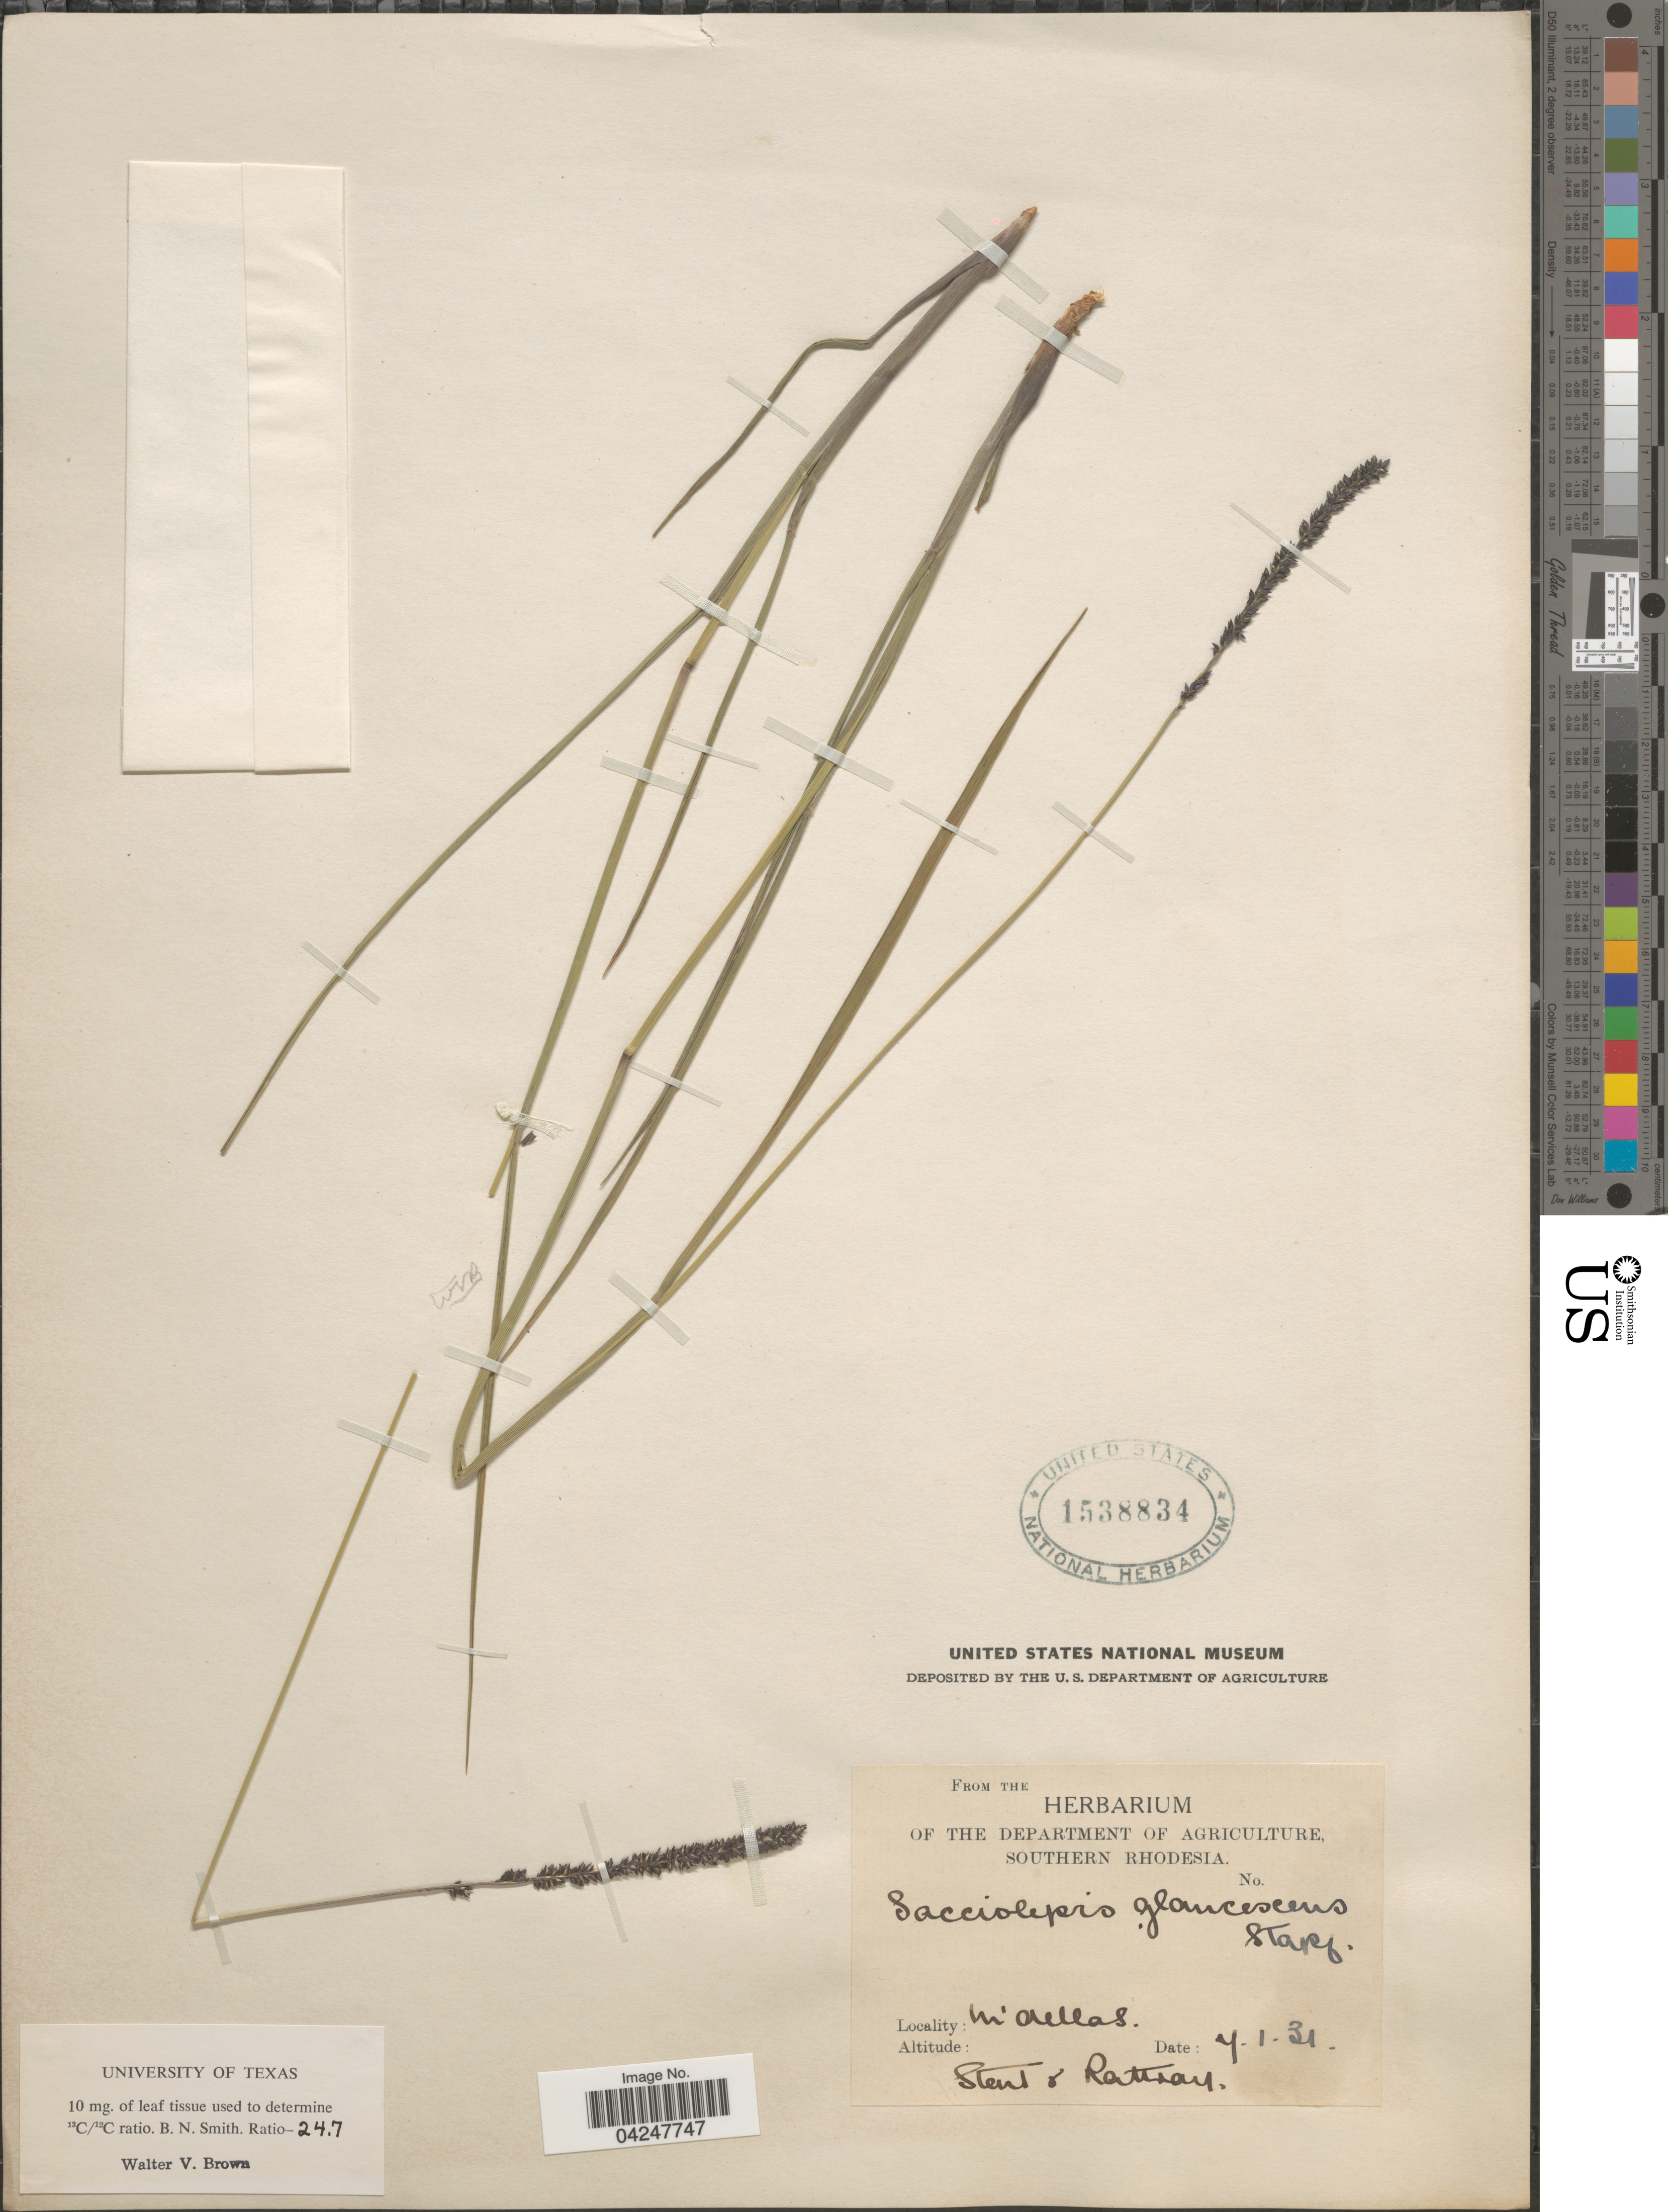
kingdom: Plantae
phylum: Tracheophyta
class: Liliopsida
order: Poales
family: Poaceae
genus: Sacciolepis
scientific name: Sacciolepis typhura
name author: (Stapf) Stapf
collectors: Stent & Rattray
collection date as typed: Transcribed d/m/y: 4/1/31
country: Zimbabwe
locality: Midellas [interpreted].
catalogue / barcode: US 1538834